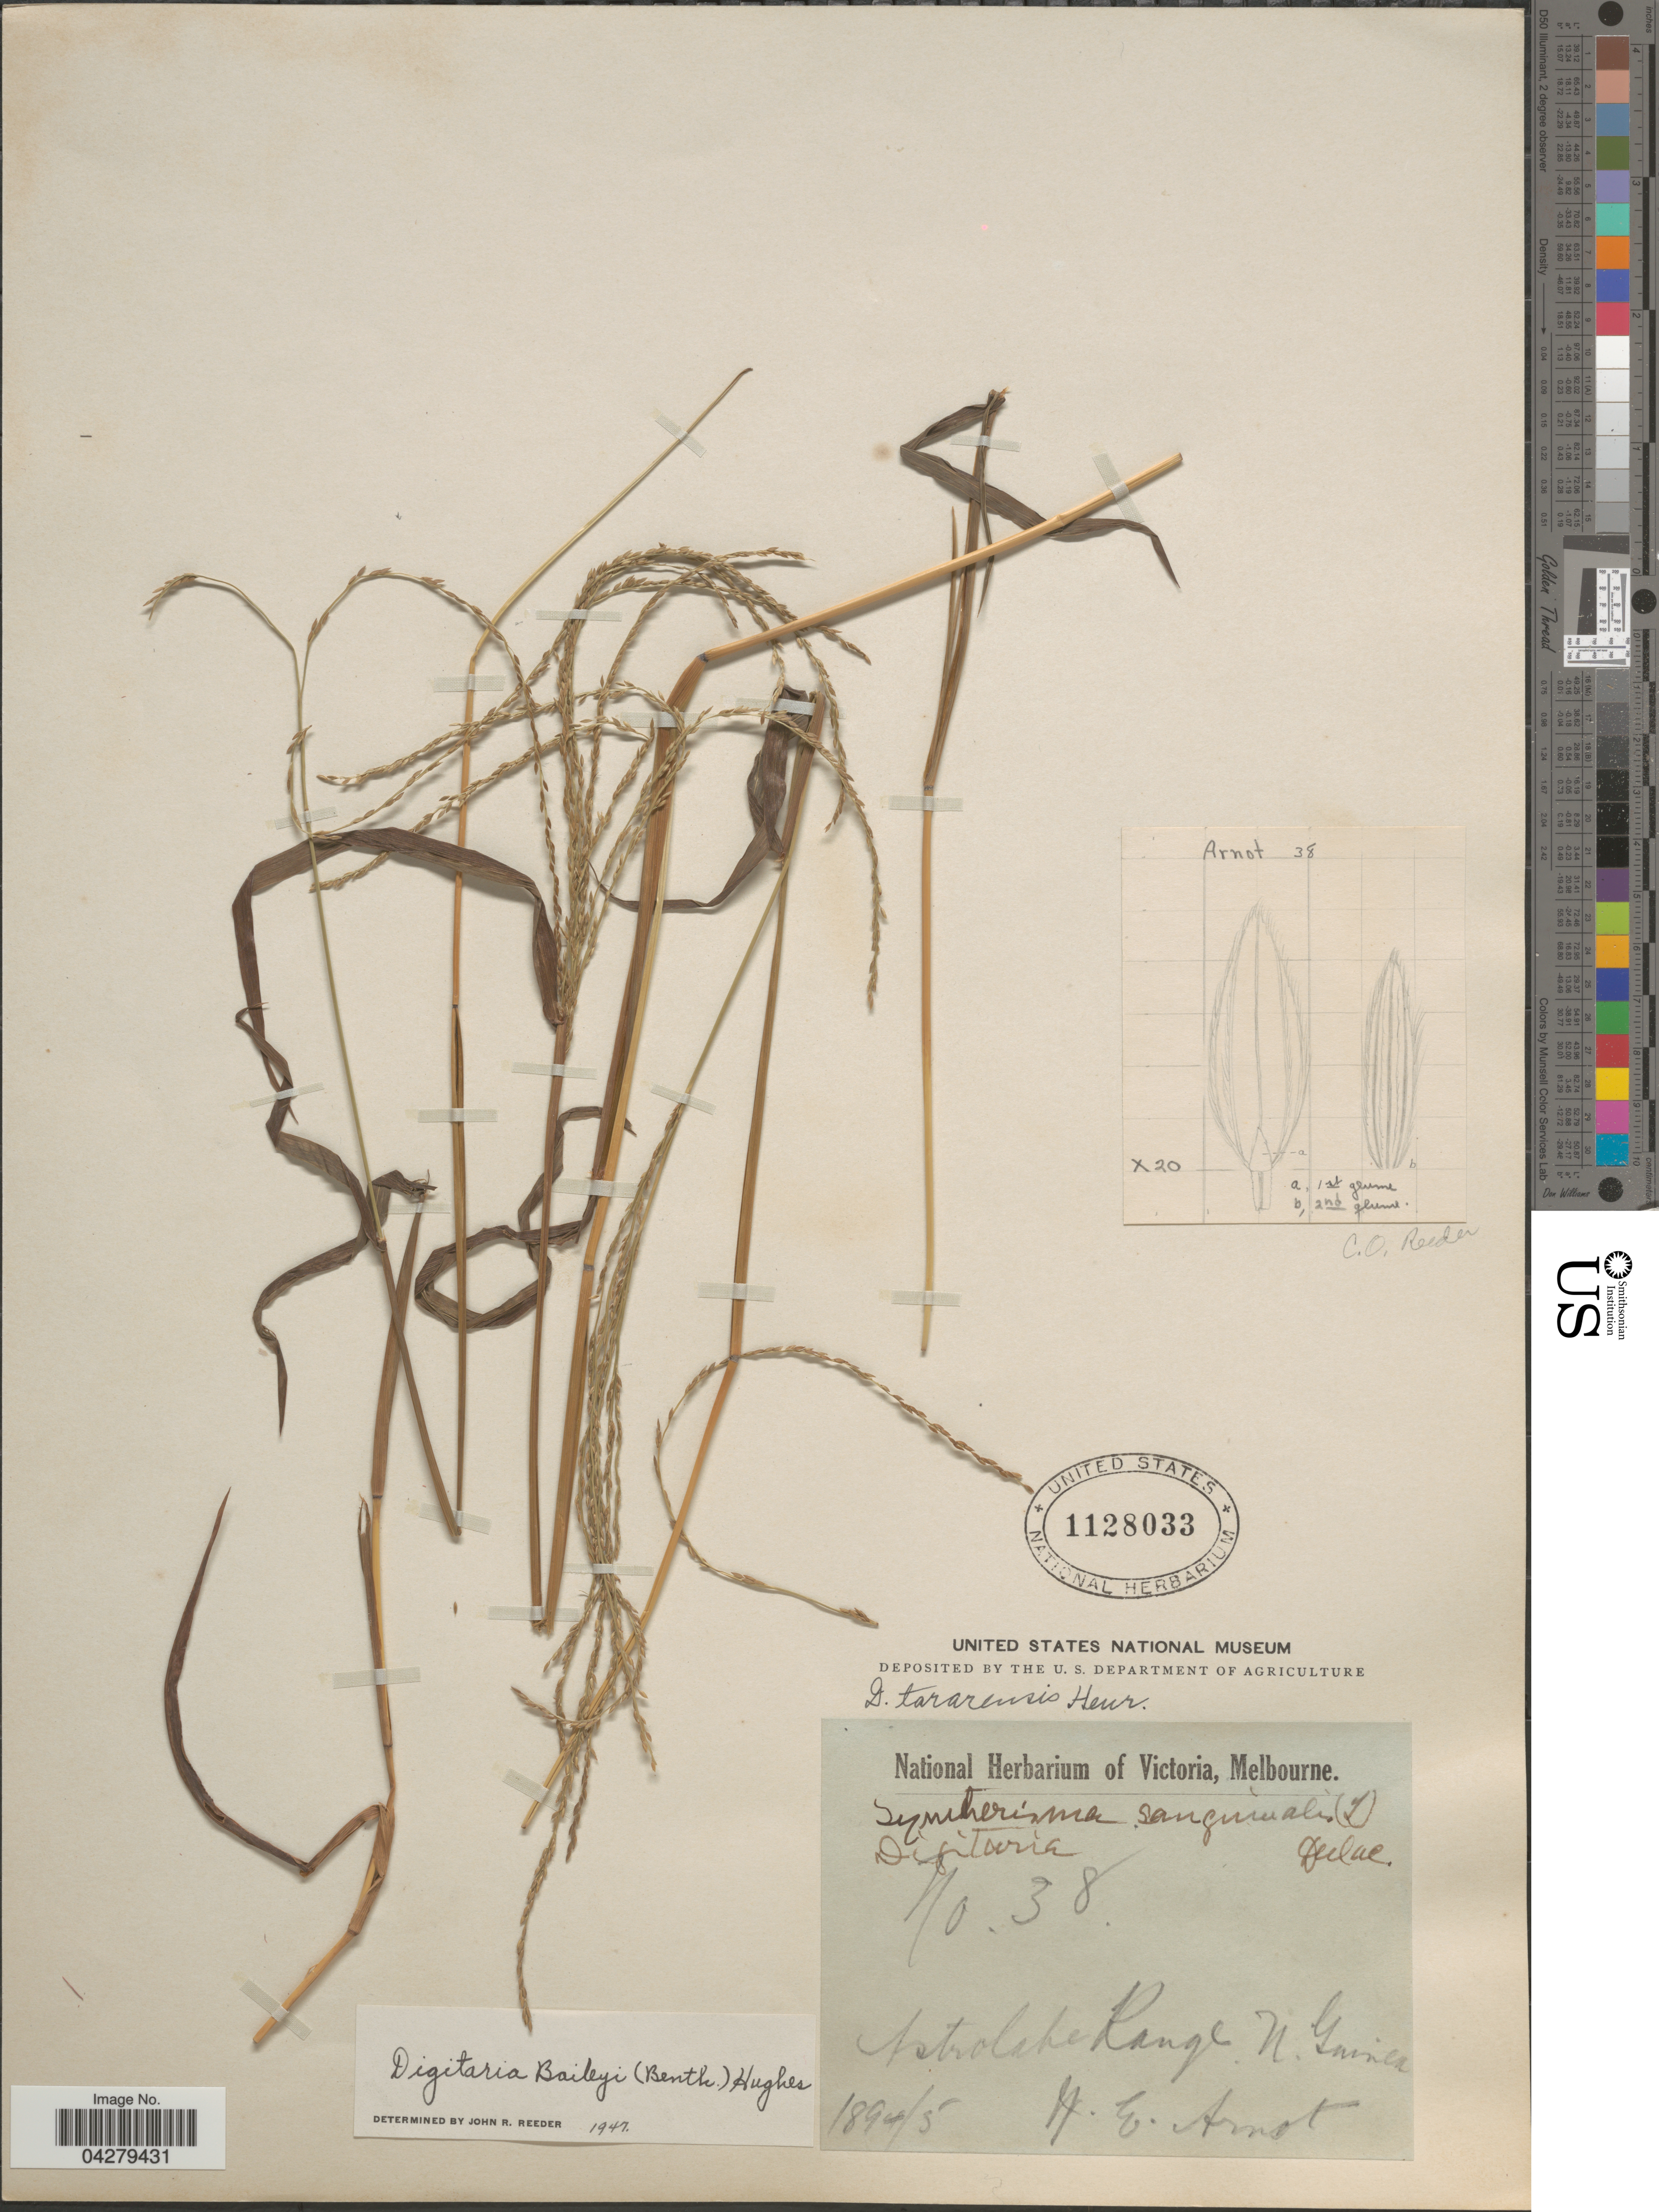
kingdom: Plantae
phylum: Tracheophyta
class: Liliopsida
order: Poales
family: Poaceae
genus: Digitaria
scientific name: Digitaria tararensis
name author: Henr.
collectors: N. Arnot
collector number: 38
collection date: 1894/1895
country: Papua New Guinea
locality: Astrolabe Range. N. Guinea.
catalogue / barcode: US 1128033